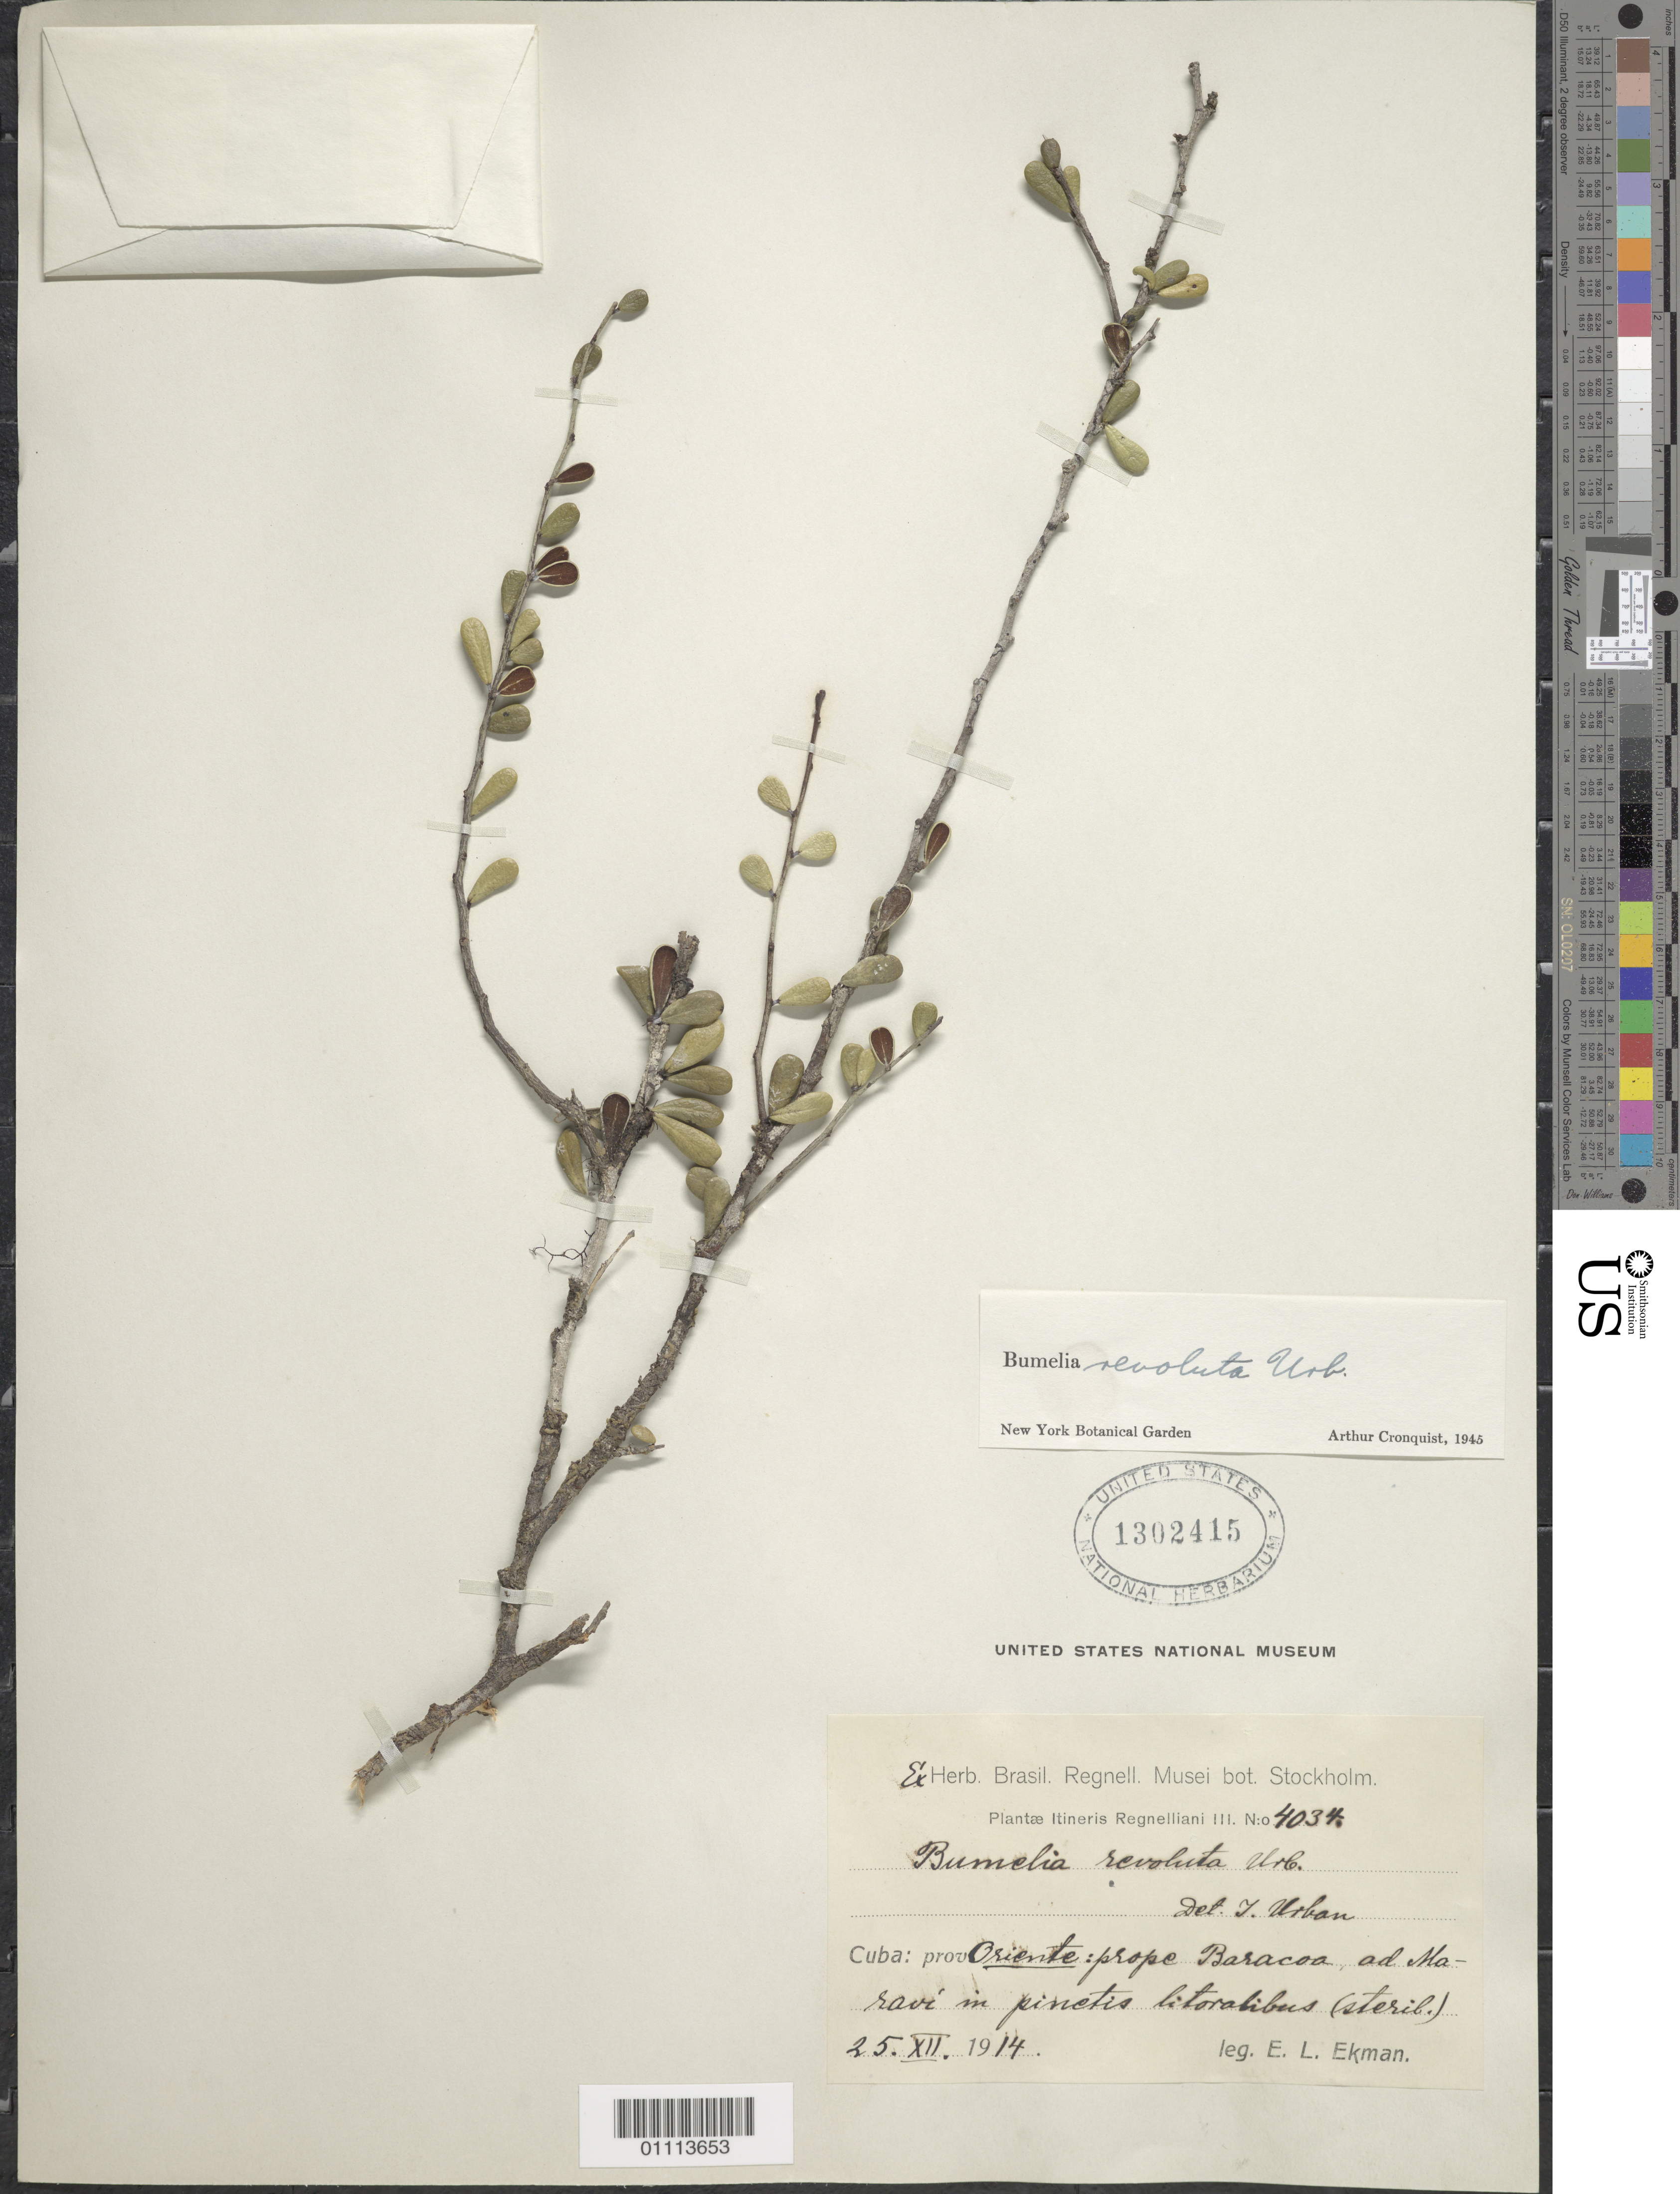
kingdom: Plantae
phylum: Tracheophyta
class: Magnoliopsida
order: Ericales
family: Sapotaceae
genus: Bumelia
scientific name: Bumelia revoluta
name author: Urb.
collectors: E. L. Ekman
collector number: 4034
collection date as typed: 25 Dec 1914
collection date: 1914-12-25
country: Cuba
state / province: Guantánamo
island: Cuba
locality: Baracoa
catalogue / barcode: US 1302415